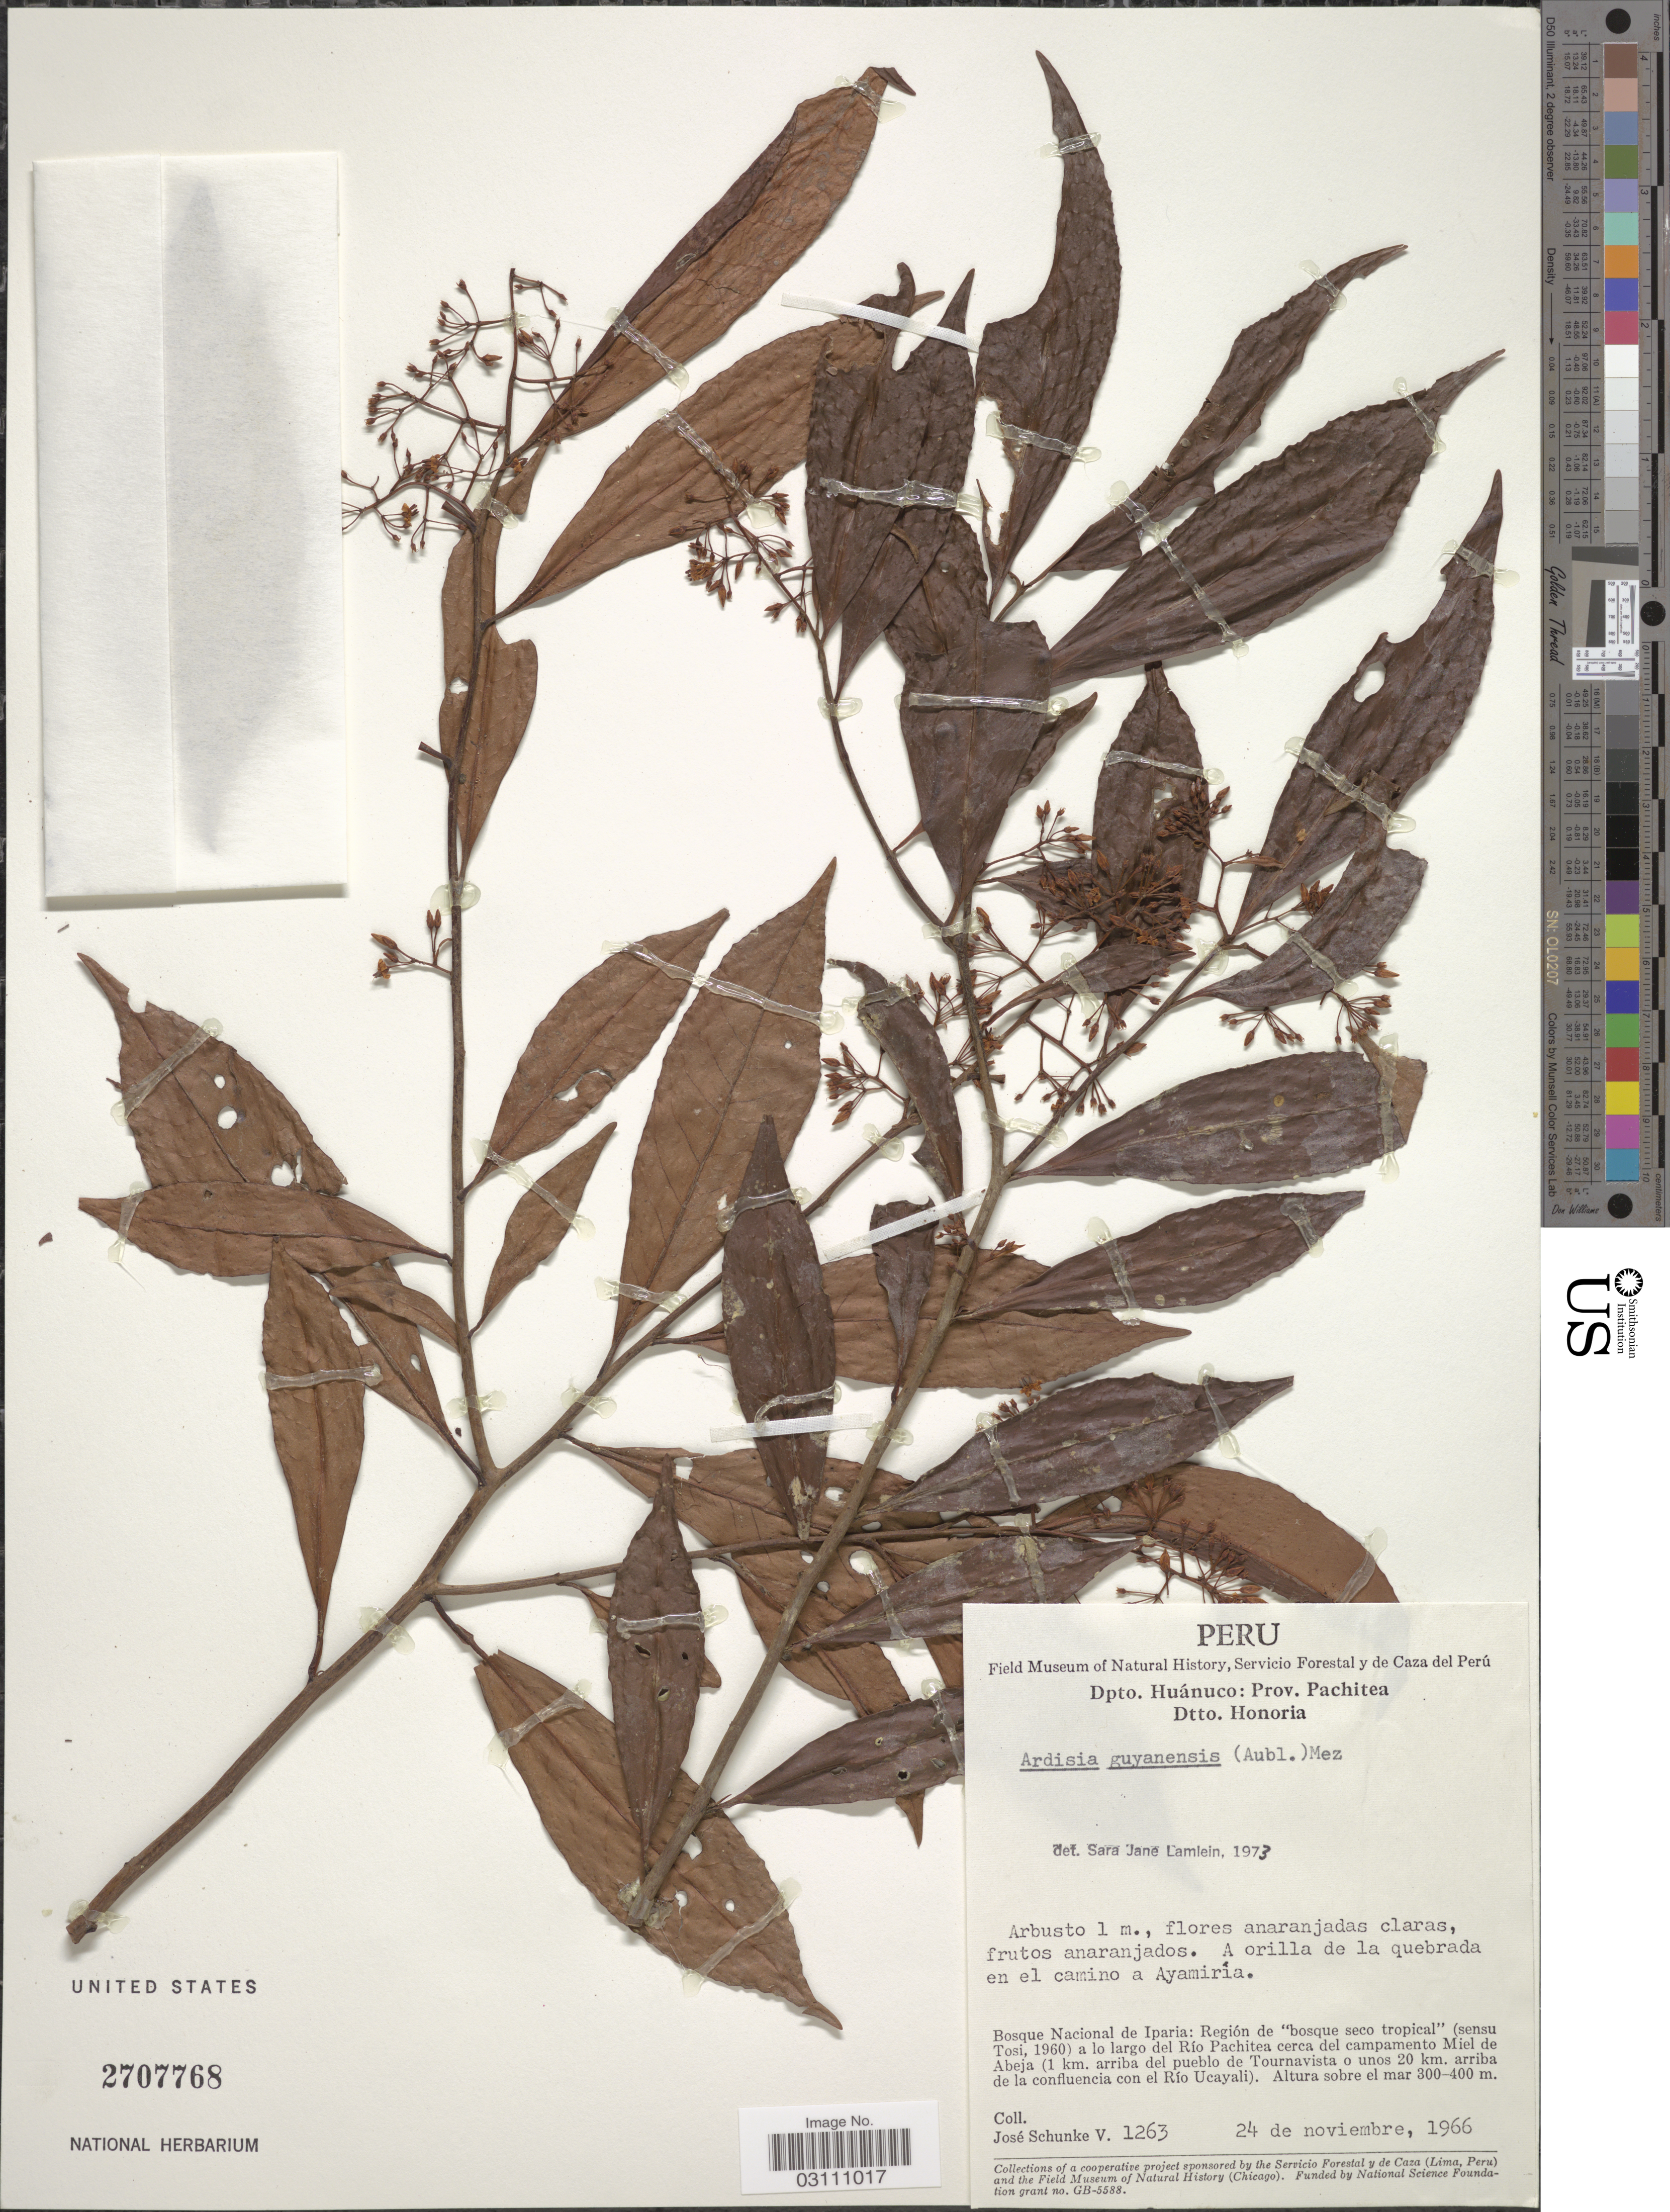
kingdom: Plantae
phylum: Tracheophyta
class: Magnoliopsida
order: Ericales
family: Primulaceae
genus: Ardisia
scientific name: Ardisia guianensis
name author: (Aubl.) Mez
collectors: J. Schunke Vigo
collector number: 1263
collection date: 1966-11-24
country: Peru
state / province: Huánuco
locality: Dpto. Huánuco: Prov. Pachitea. Dtto. Honoria. A orilla de la quebrada en el camino a Ayamiría. Bosque Nacional de Iparia: Región de "bosque seco tropical" a lo largo del Río Pachitea cerca del campamento Miel de Abeja (1 km. arriba del pueblo de Tournavista o unos 20 km. arriba de la confluencia con el Río Ucayali).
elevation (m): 300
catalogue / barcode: US 2707768